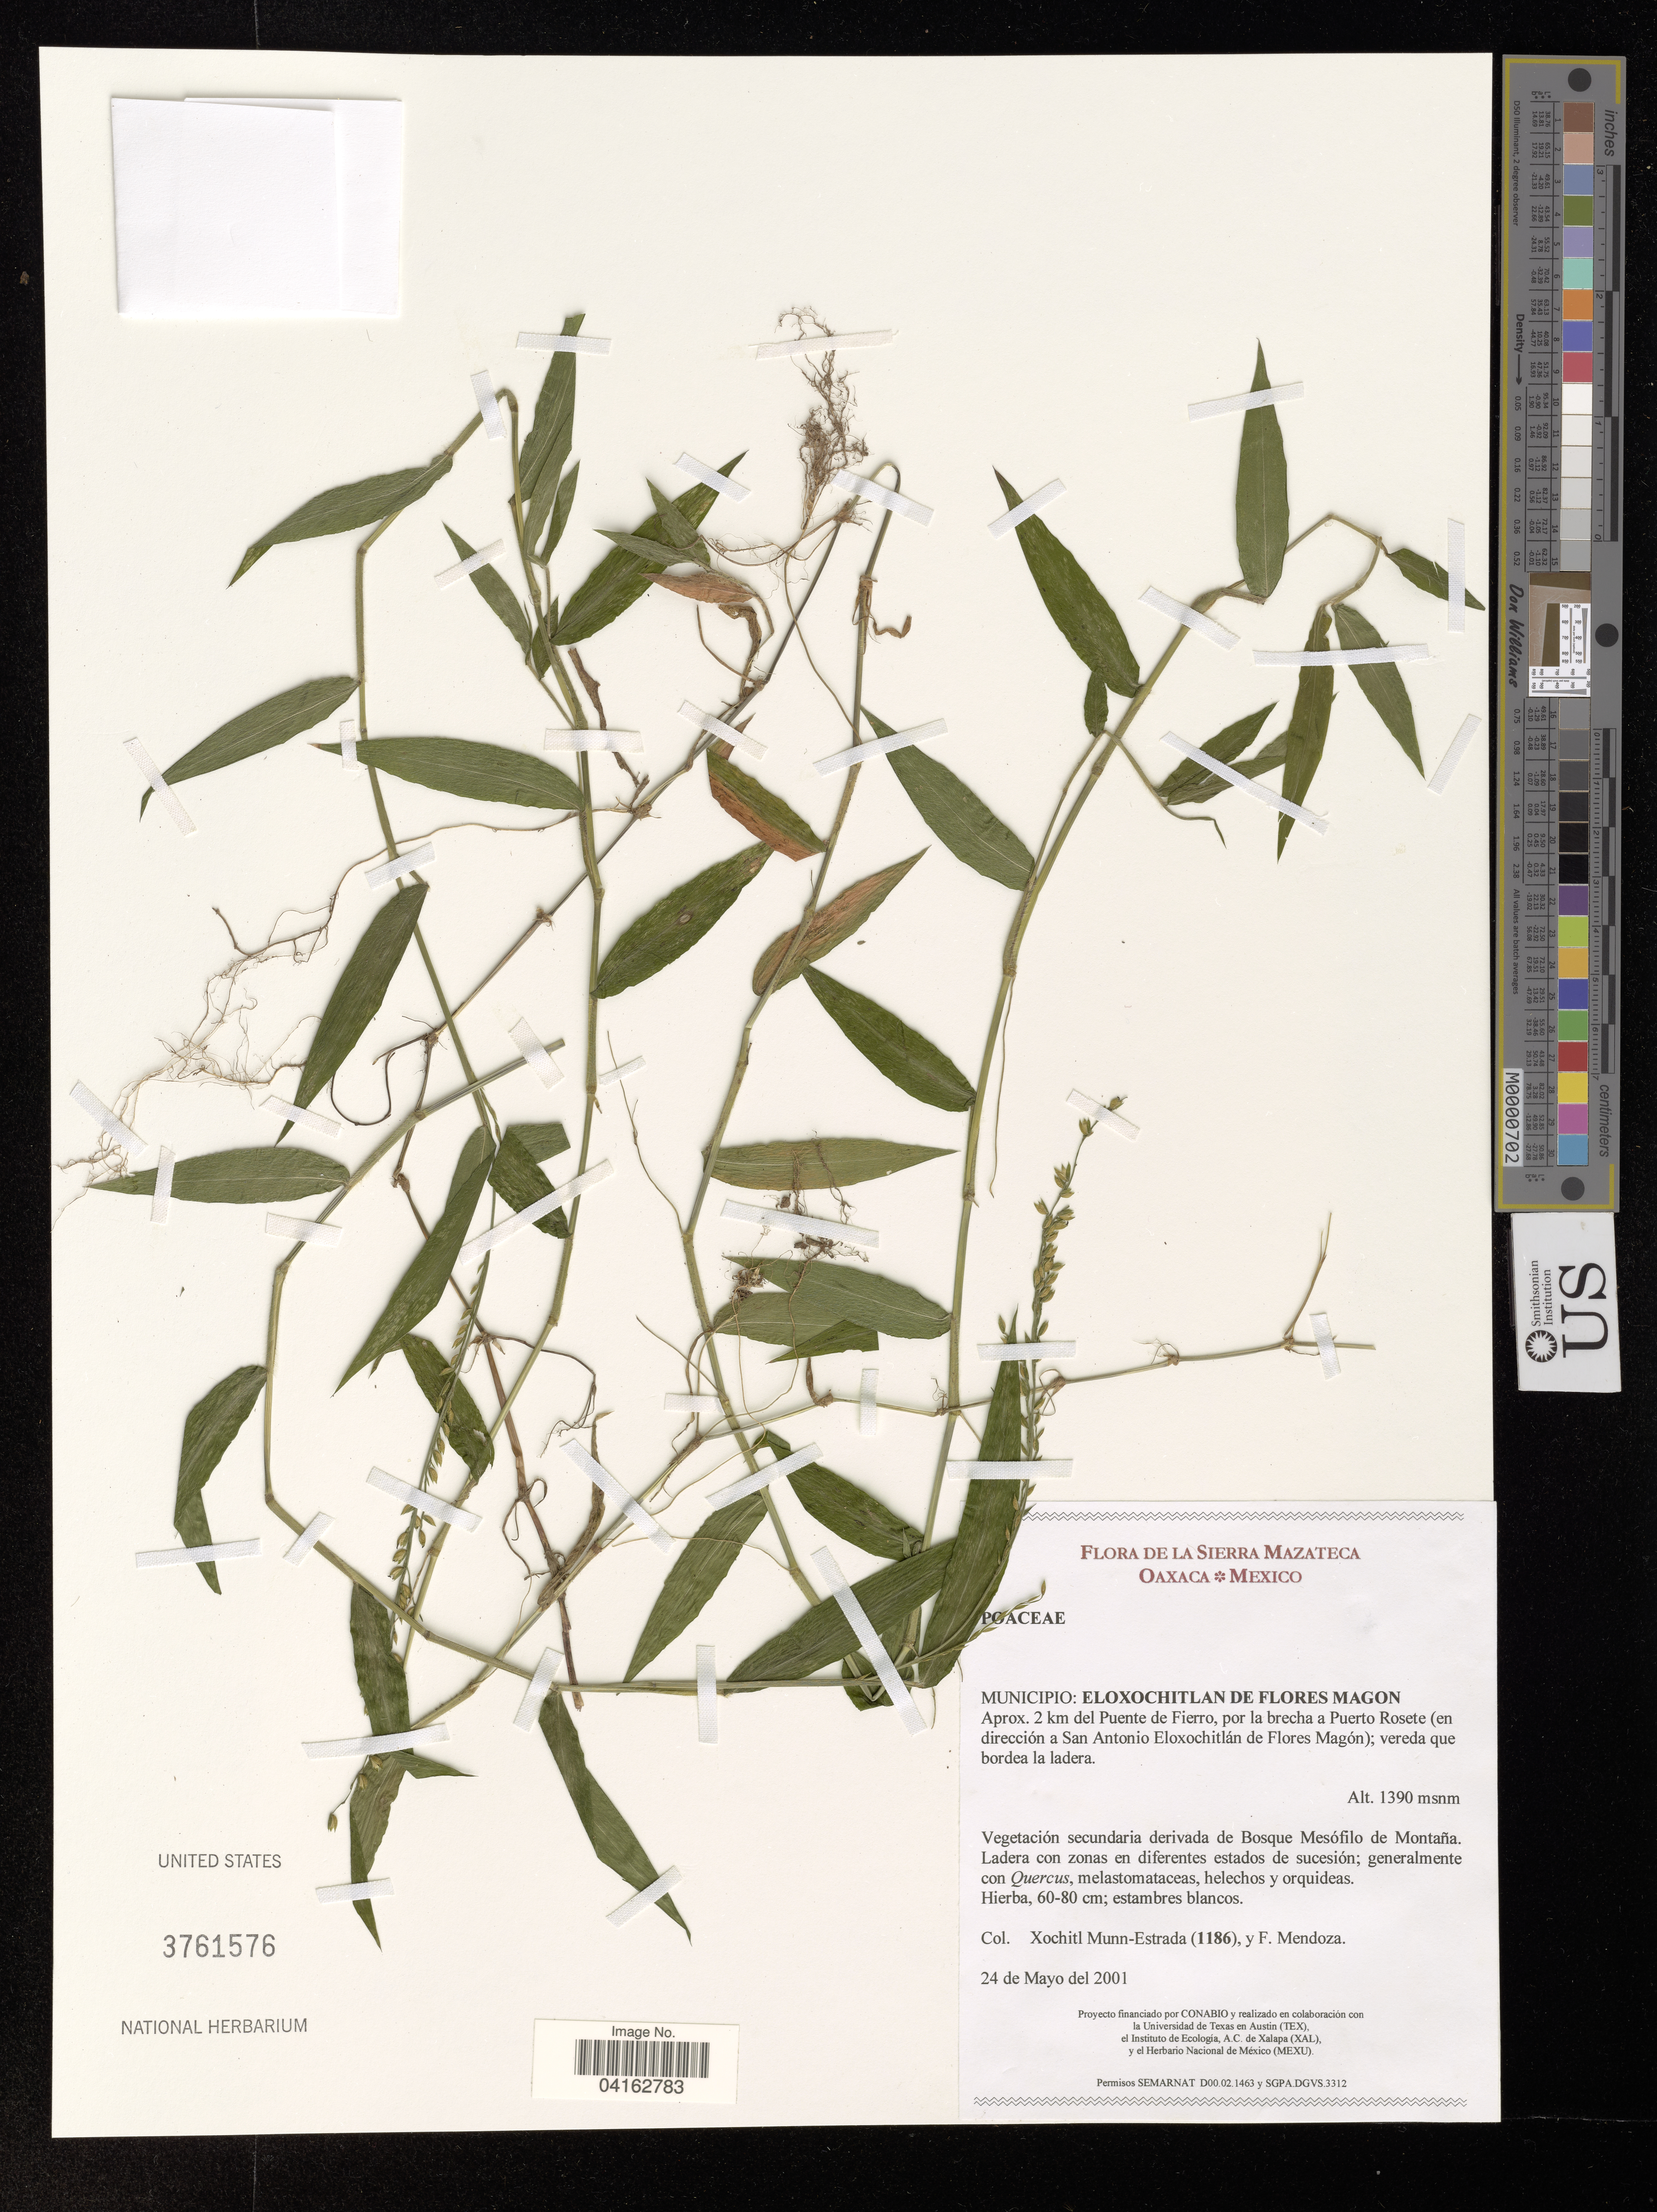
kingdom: Plantae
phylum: Tracheophyta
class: Liliopsida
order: Poales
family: Poaceae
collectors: X. Munn-Estrada & F. Mendoza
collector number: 1186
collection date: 2001-05-24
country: Mexico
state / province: Oaxaca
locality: La Sierra Mazatea. Municipio: Eloxochitlan de Flores Magon Aprox. 2 km del Puente de Fierro, por la brecha a Puerto Rosete (en dirección a San Antonio Eloxochitlán de Flores Magón); vereda que bordea la ladera.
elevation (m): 1390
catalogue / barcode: US 3761576